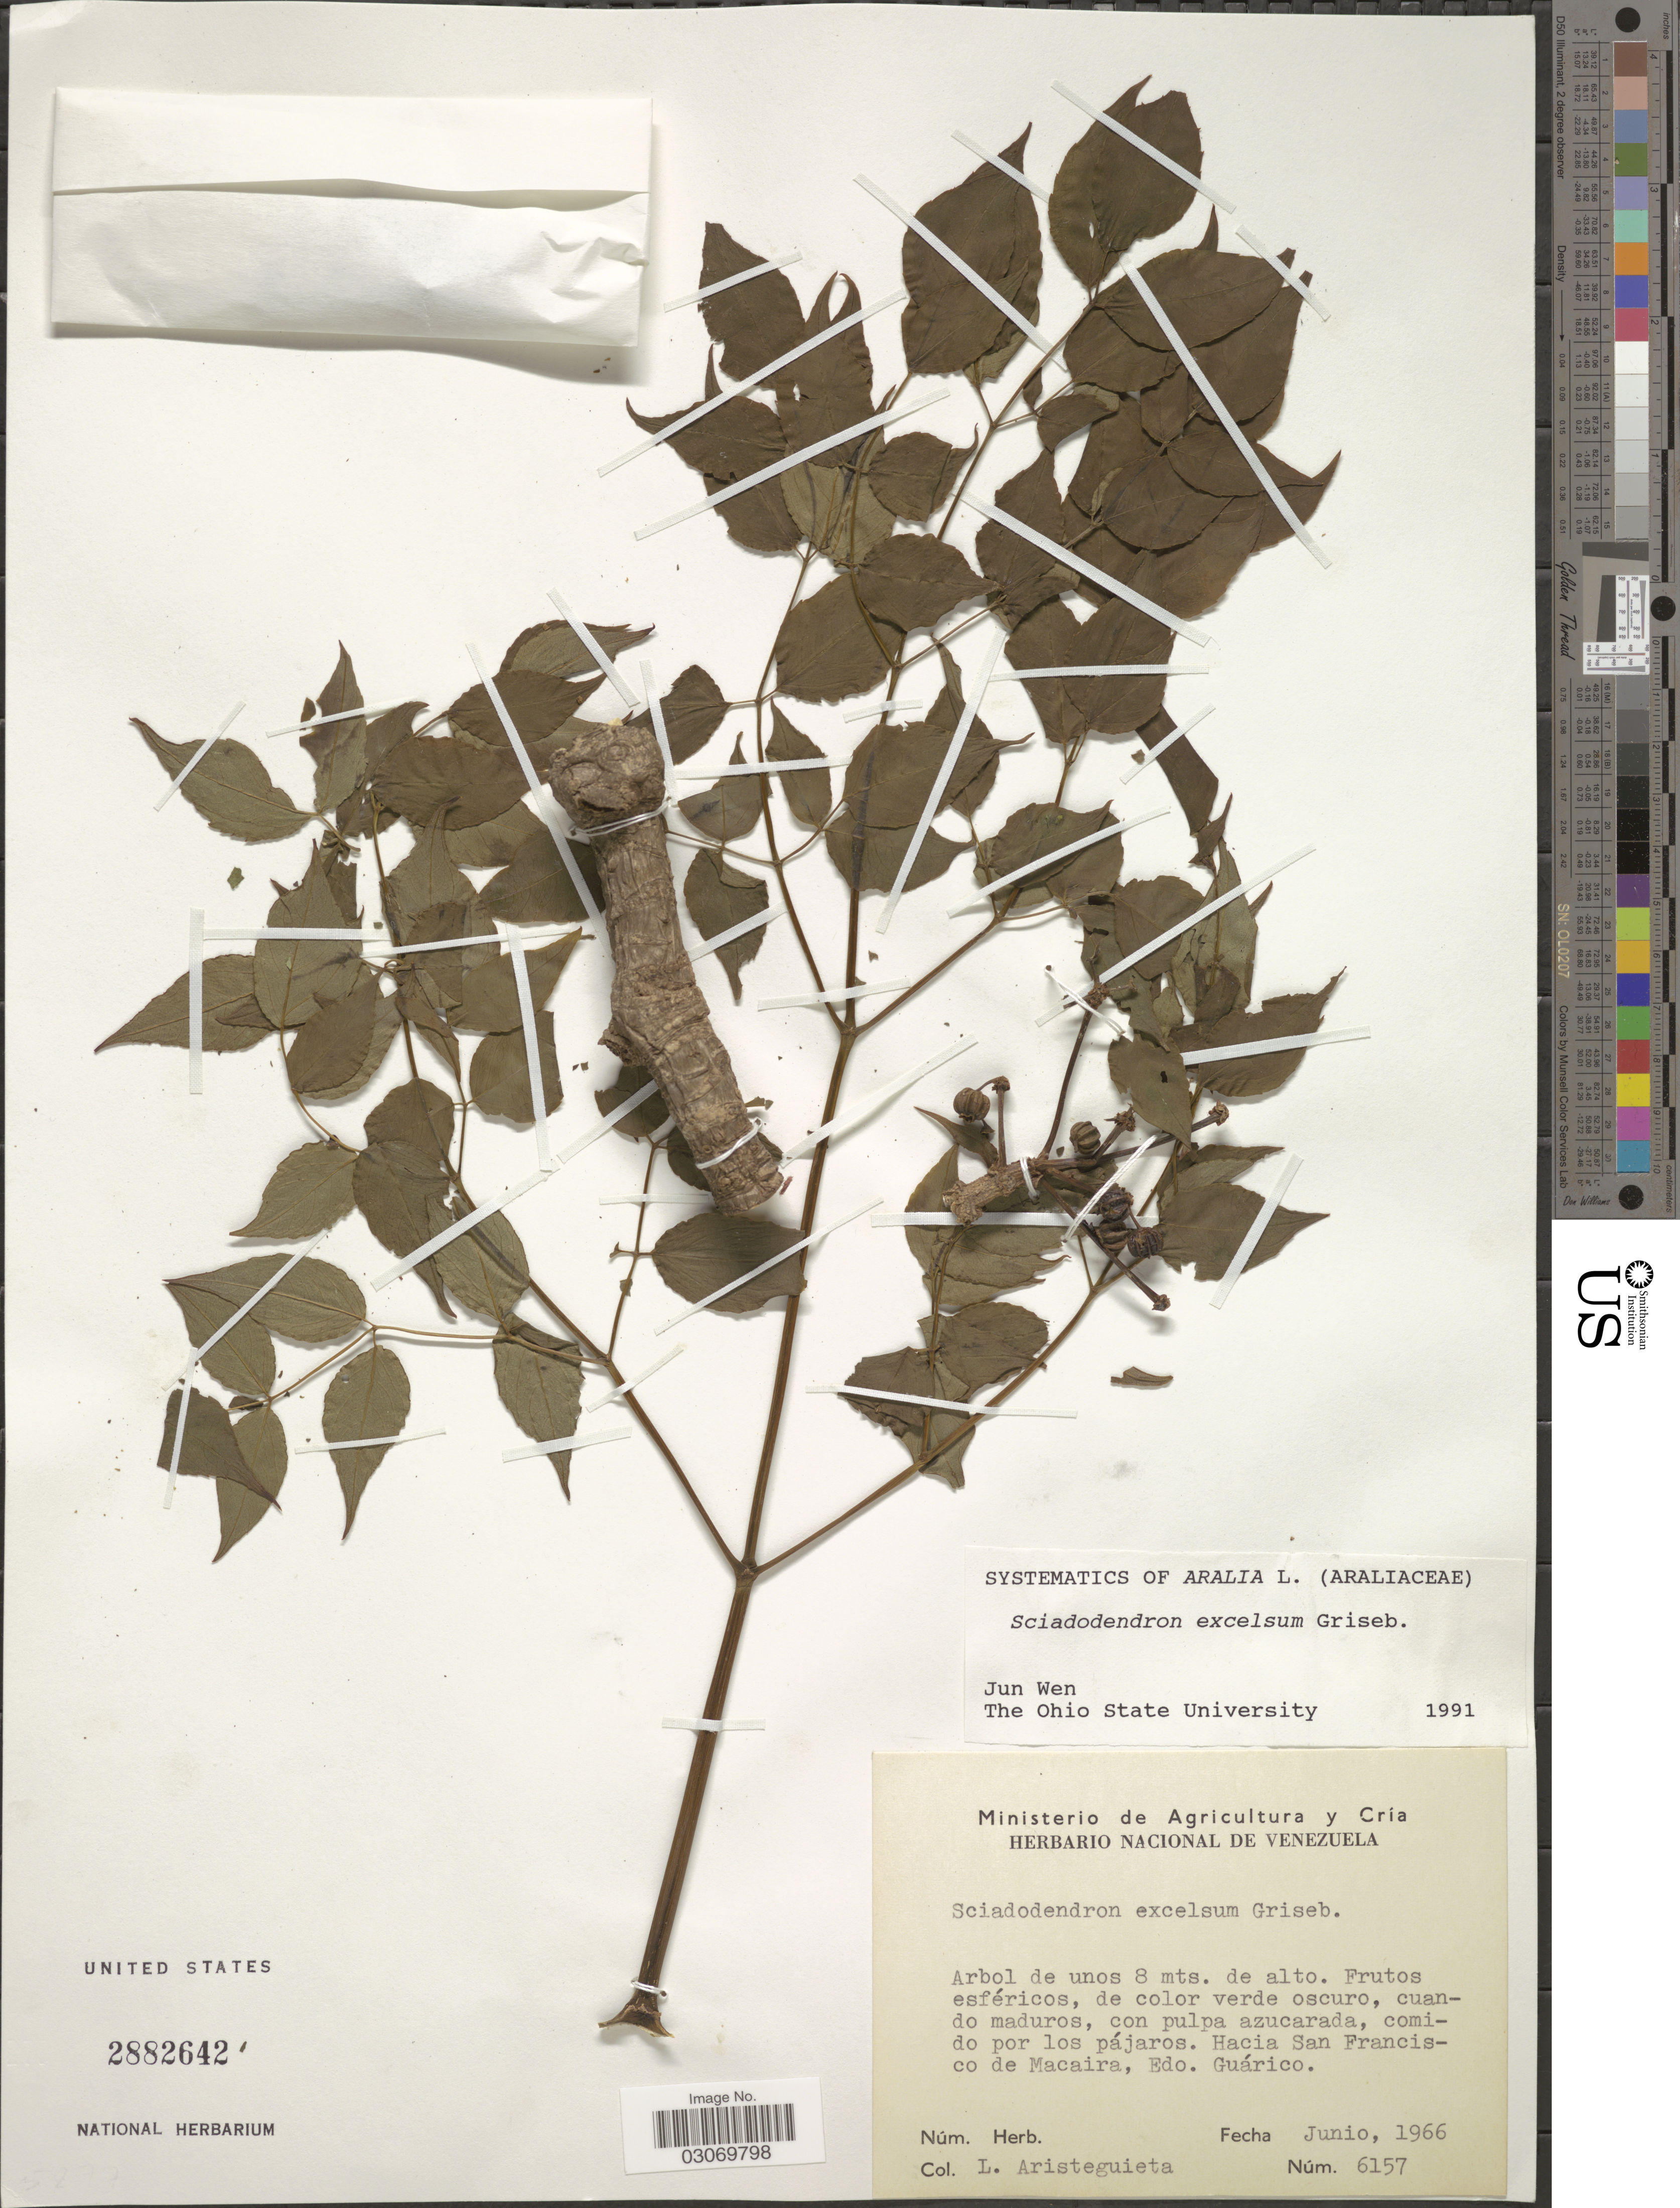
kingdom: Plantae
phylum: Tracheophyta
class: Magnoliopsida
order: Apiales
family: Araliaceae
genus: Sciadodendron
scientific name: Sciadodendron excelsum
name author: Griseb.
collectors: L. Aristeguieta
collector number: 6157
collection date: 1966-06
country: Venezuela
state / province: Guárico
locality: Hacia San Francisco de Macaira.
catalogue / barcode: US 2882642